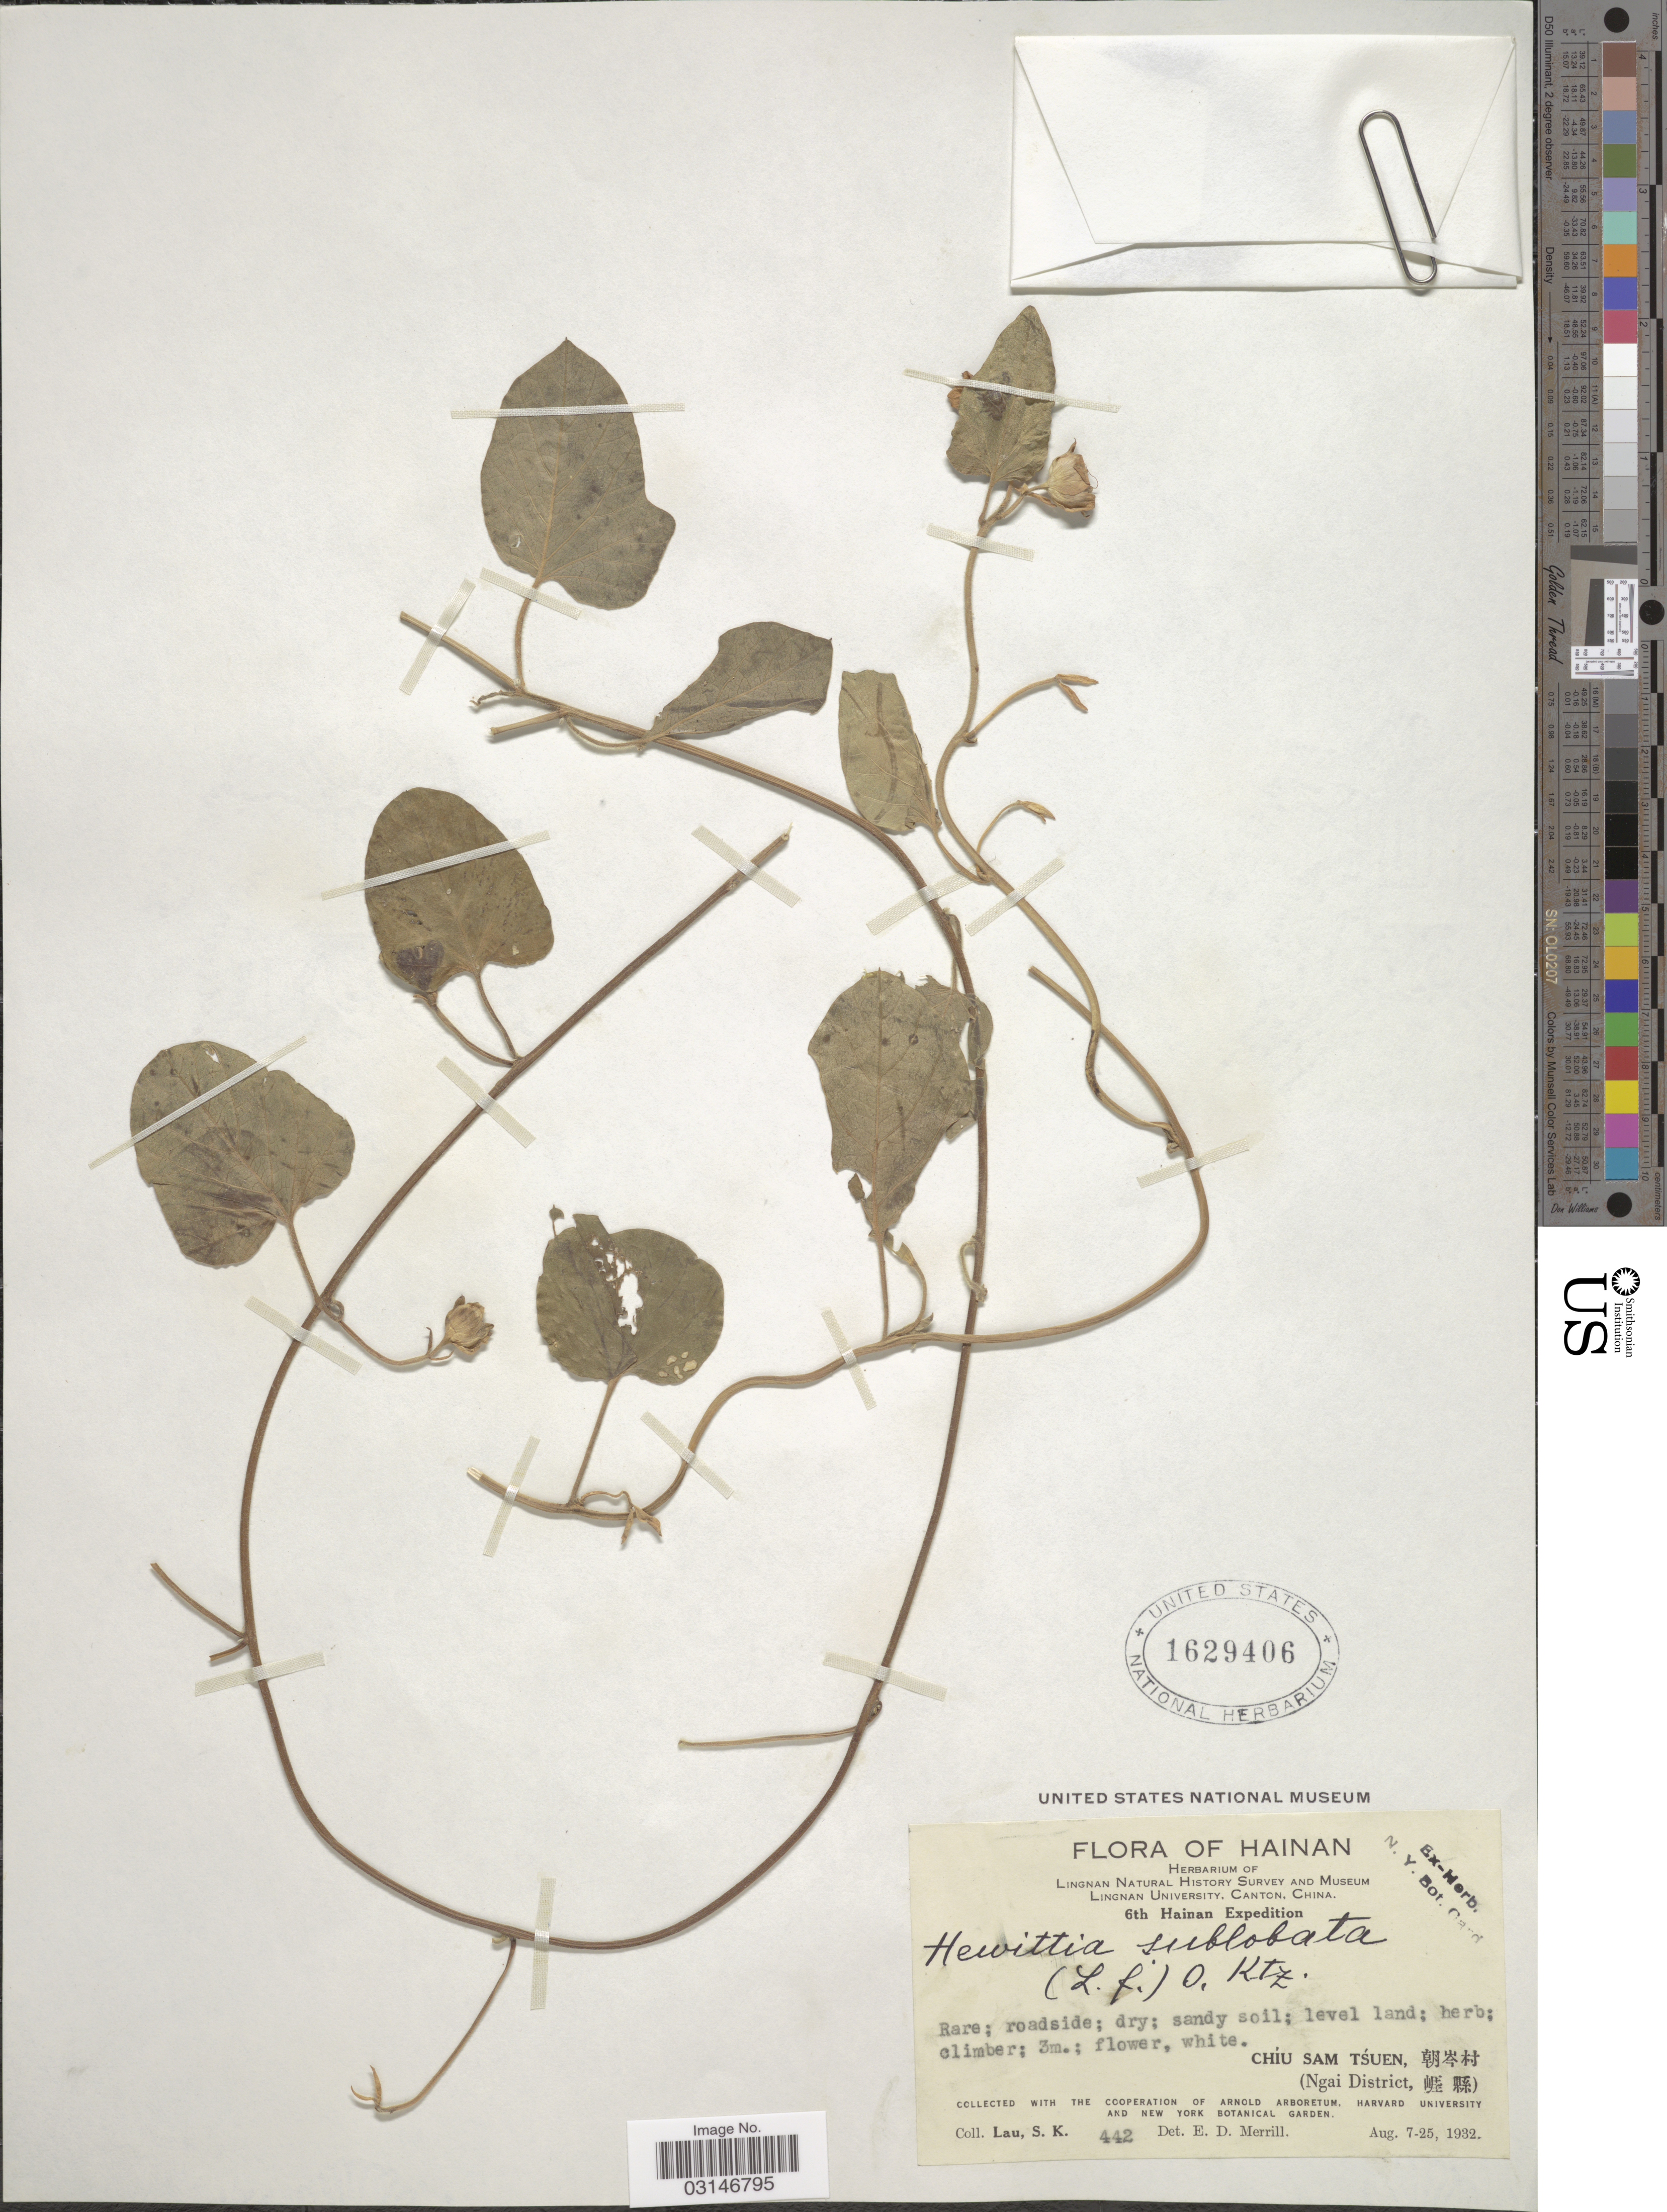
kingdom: Plantae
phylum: Tracheophyta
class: Magnoliopsida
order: Solanales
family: Convolvulaceae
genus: Hewittia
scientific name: Hewittia sublobata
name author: (L. f.) Kuntze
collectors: S. K. Lau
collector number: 442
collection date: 1932-08-07/1932-08-25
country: China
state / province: Hainan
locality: Chíu Sam Tsuen (Ngai District).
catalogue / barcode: US 1629406